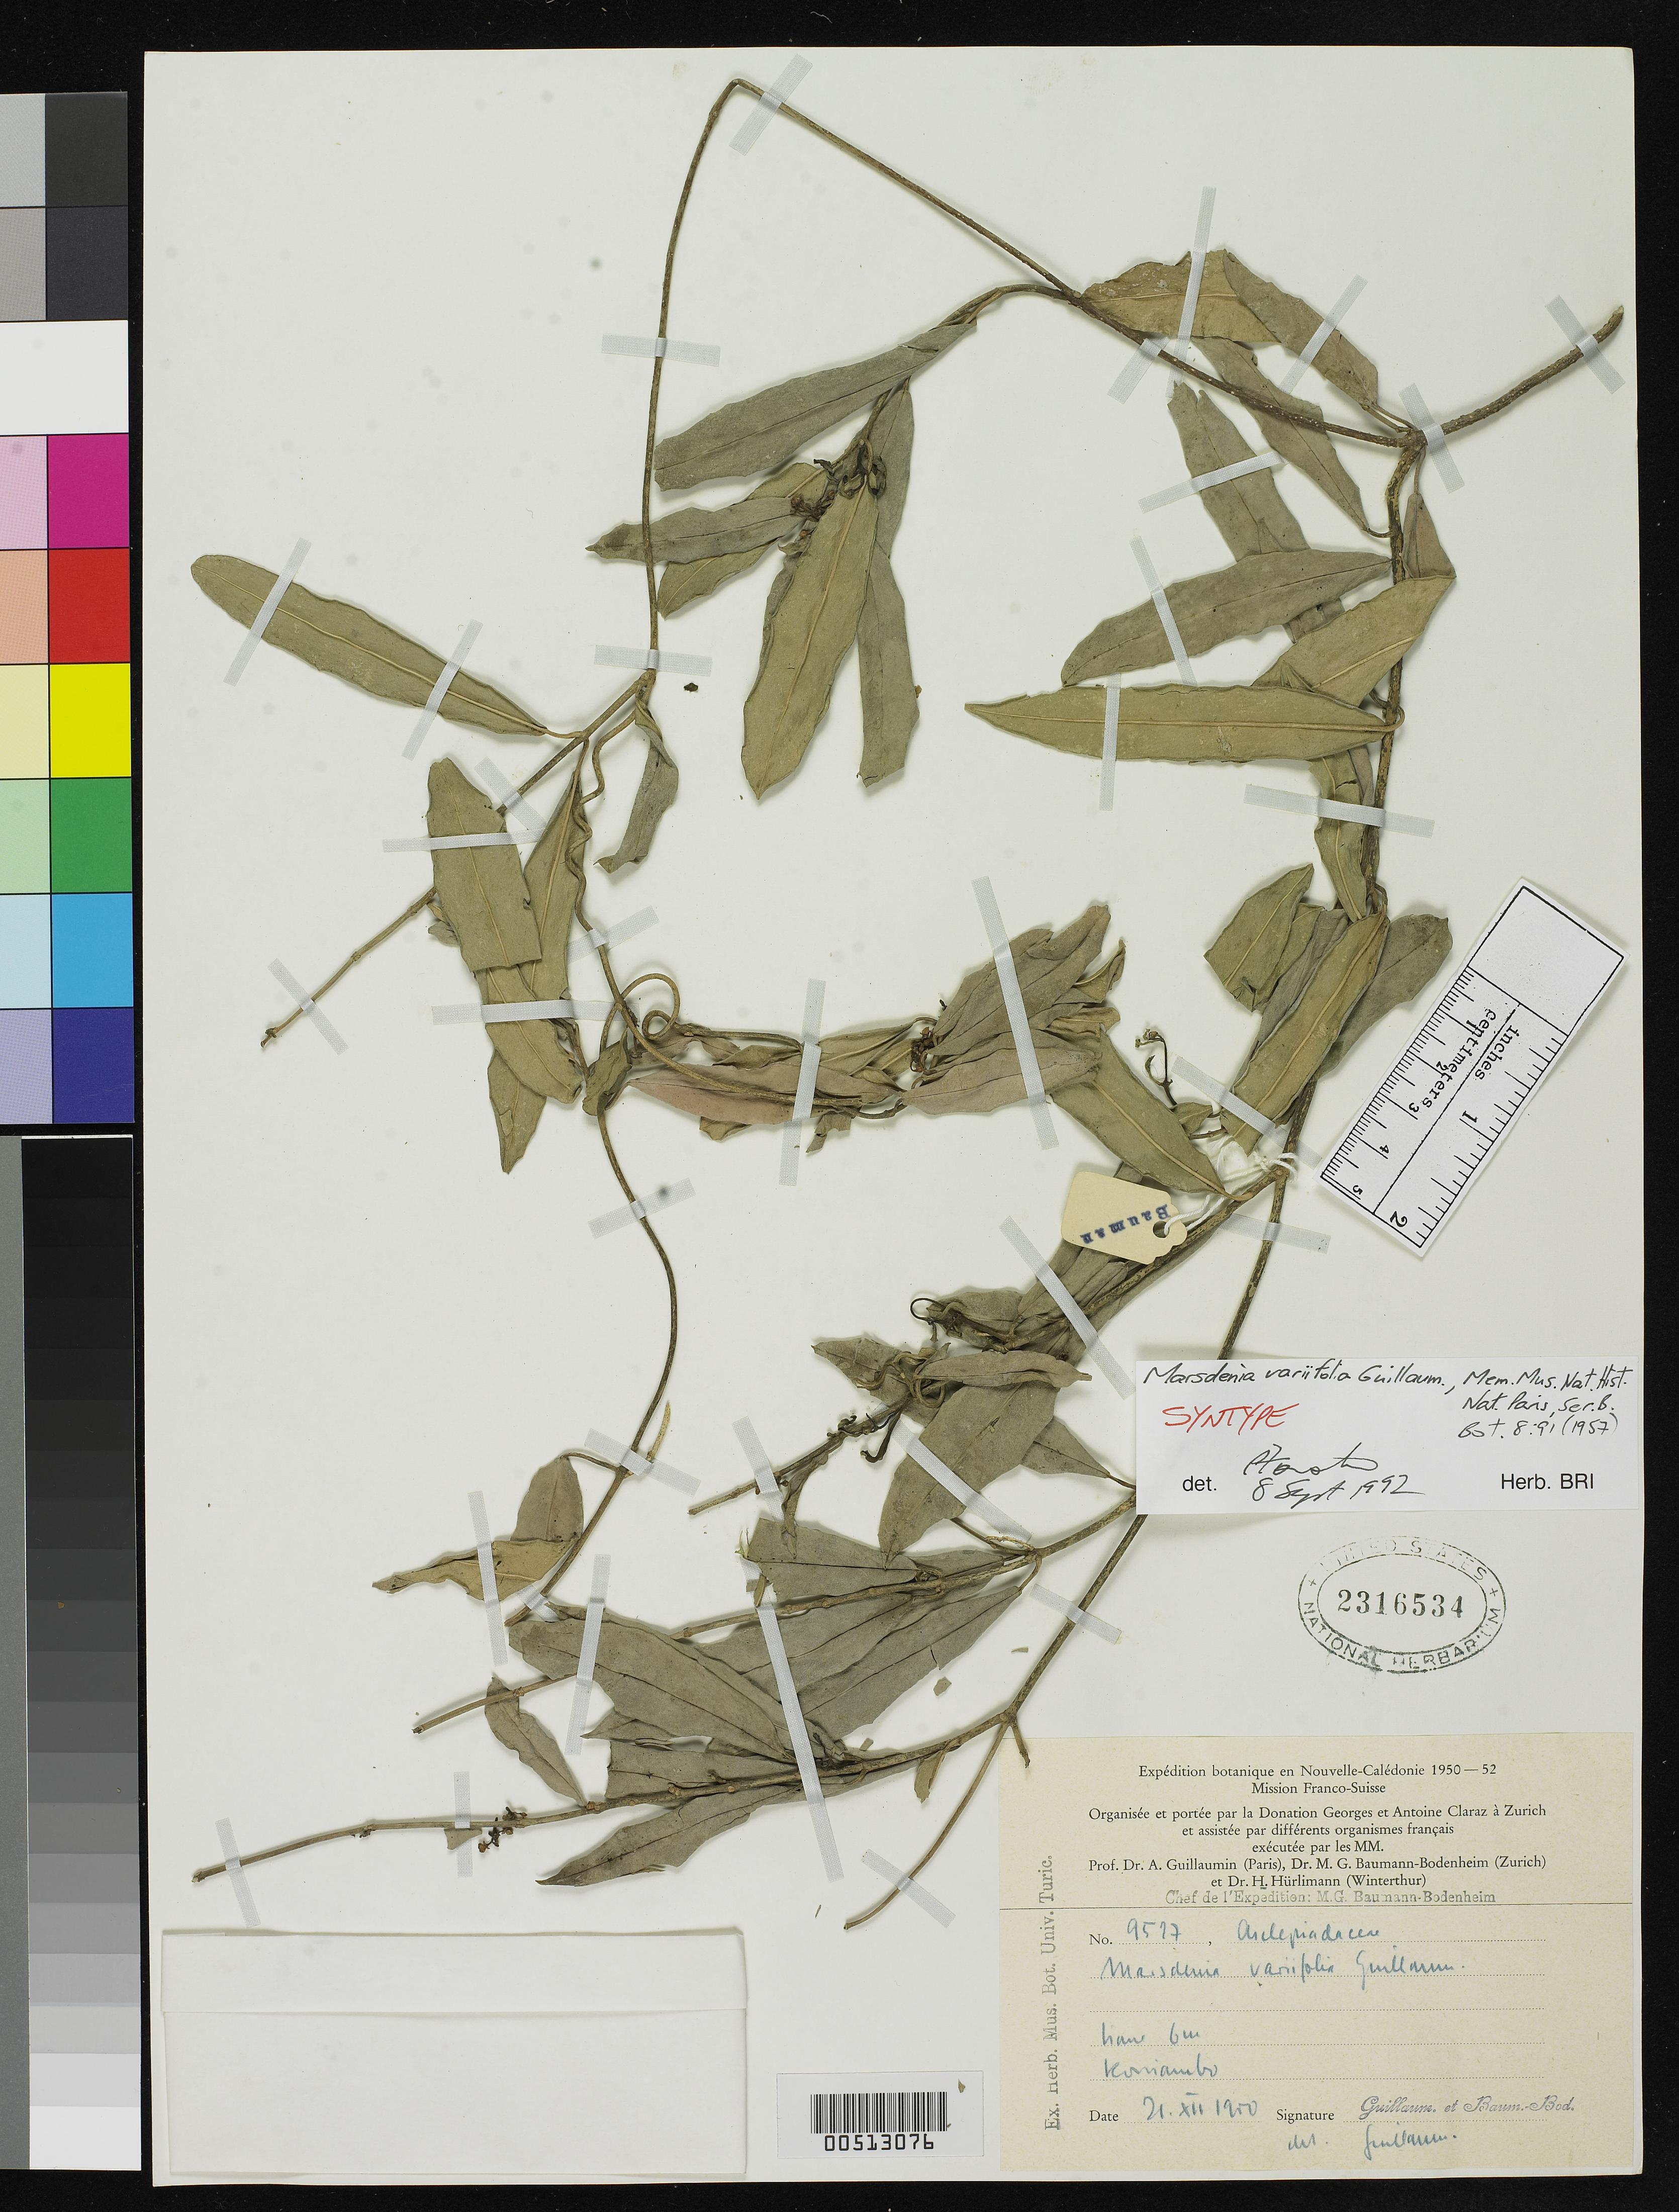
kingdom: Plantae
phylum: Tracheophyta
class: Magnoliopsida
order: Gentianales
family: Apocynaceae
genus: Marsdenia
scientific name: Marsdenia variifolia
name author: Guillaumin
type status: Syntype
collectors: A. Guillaumin & M. G. Baumann-Bodenheim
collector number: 9527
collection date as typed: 21 Dec 1950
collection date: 1950-12-21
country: New Caledonia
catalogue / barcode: US 2316534